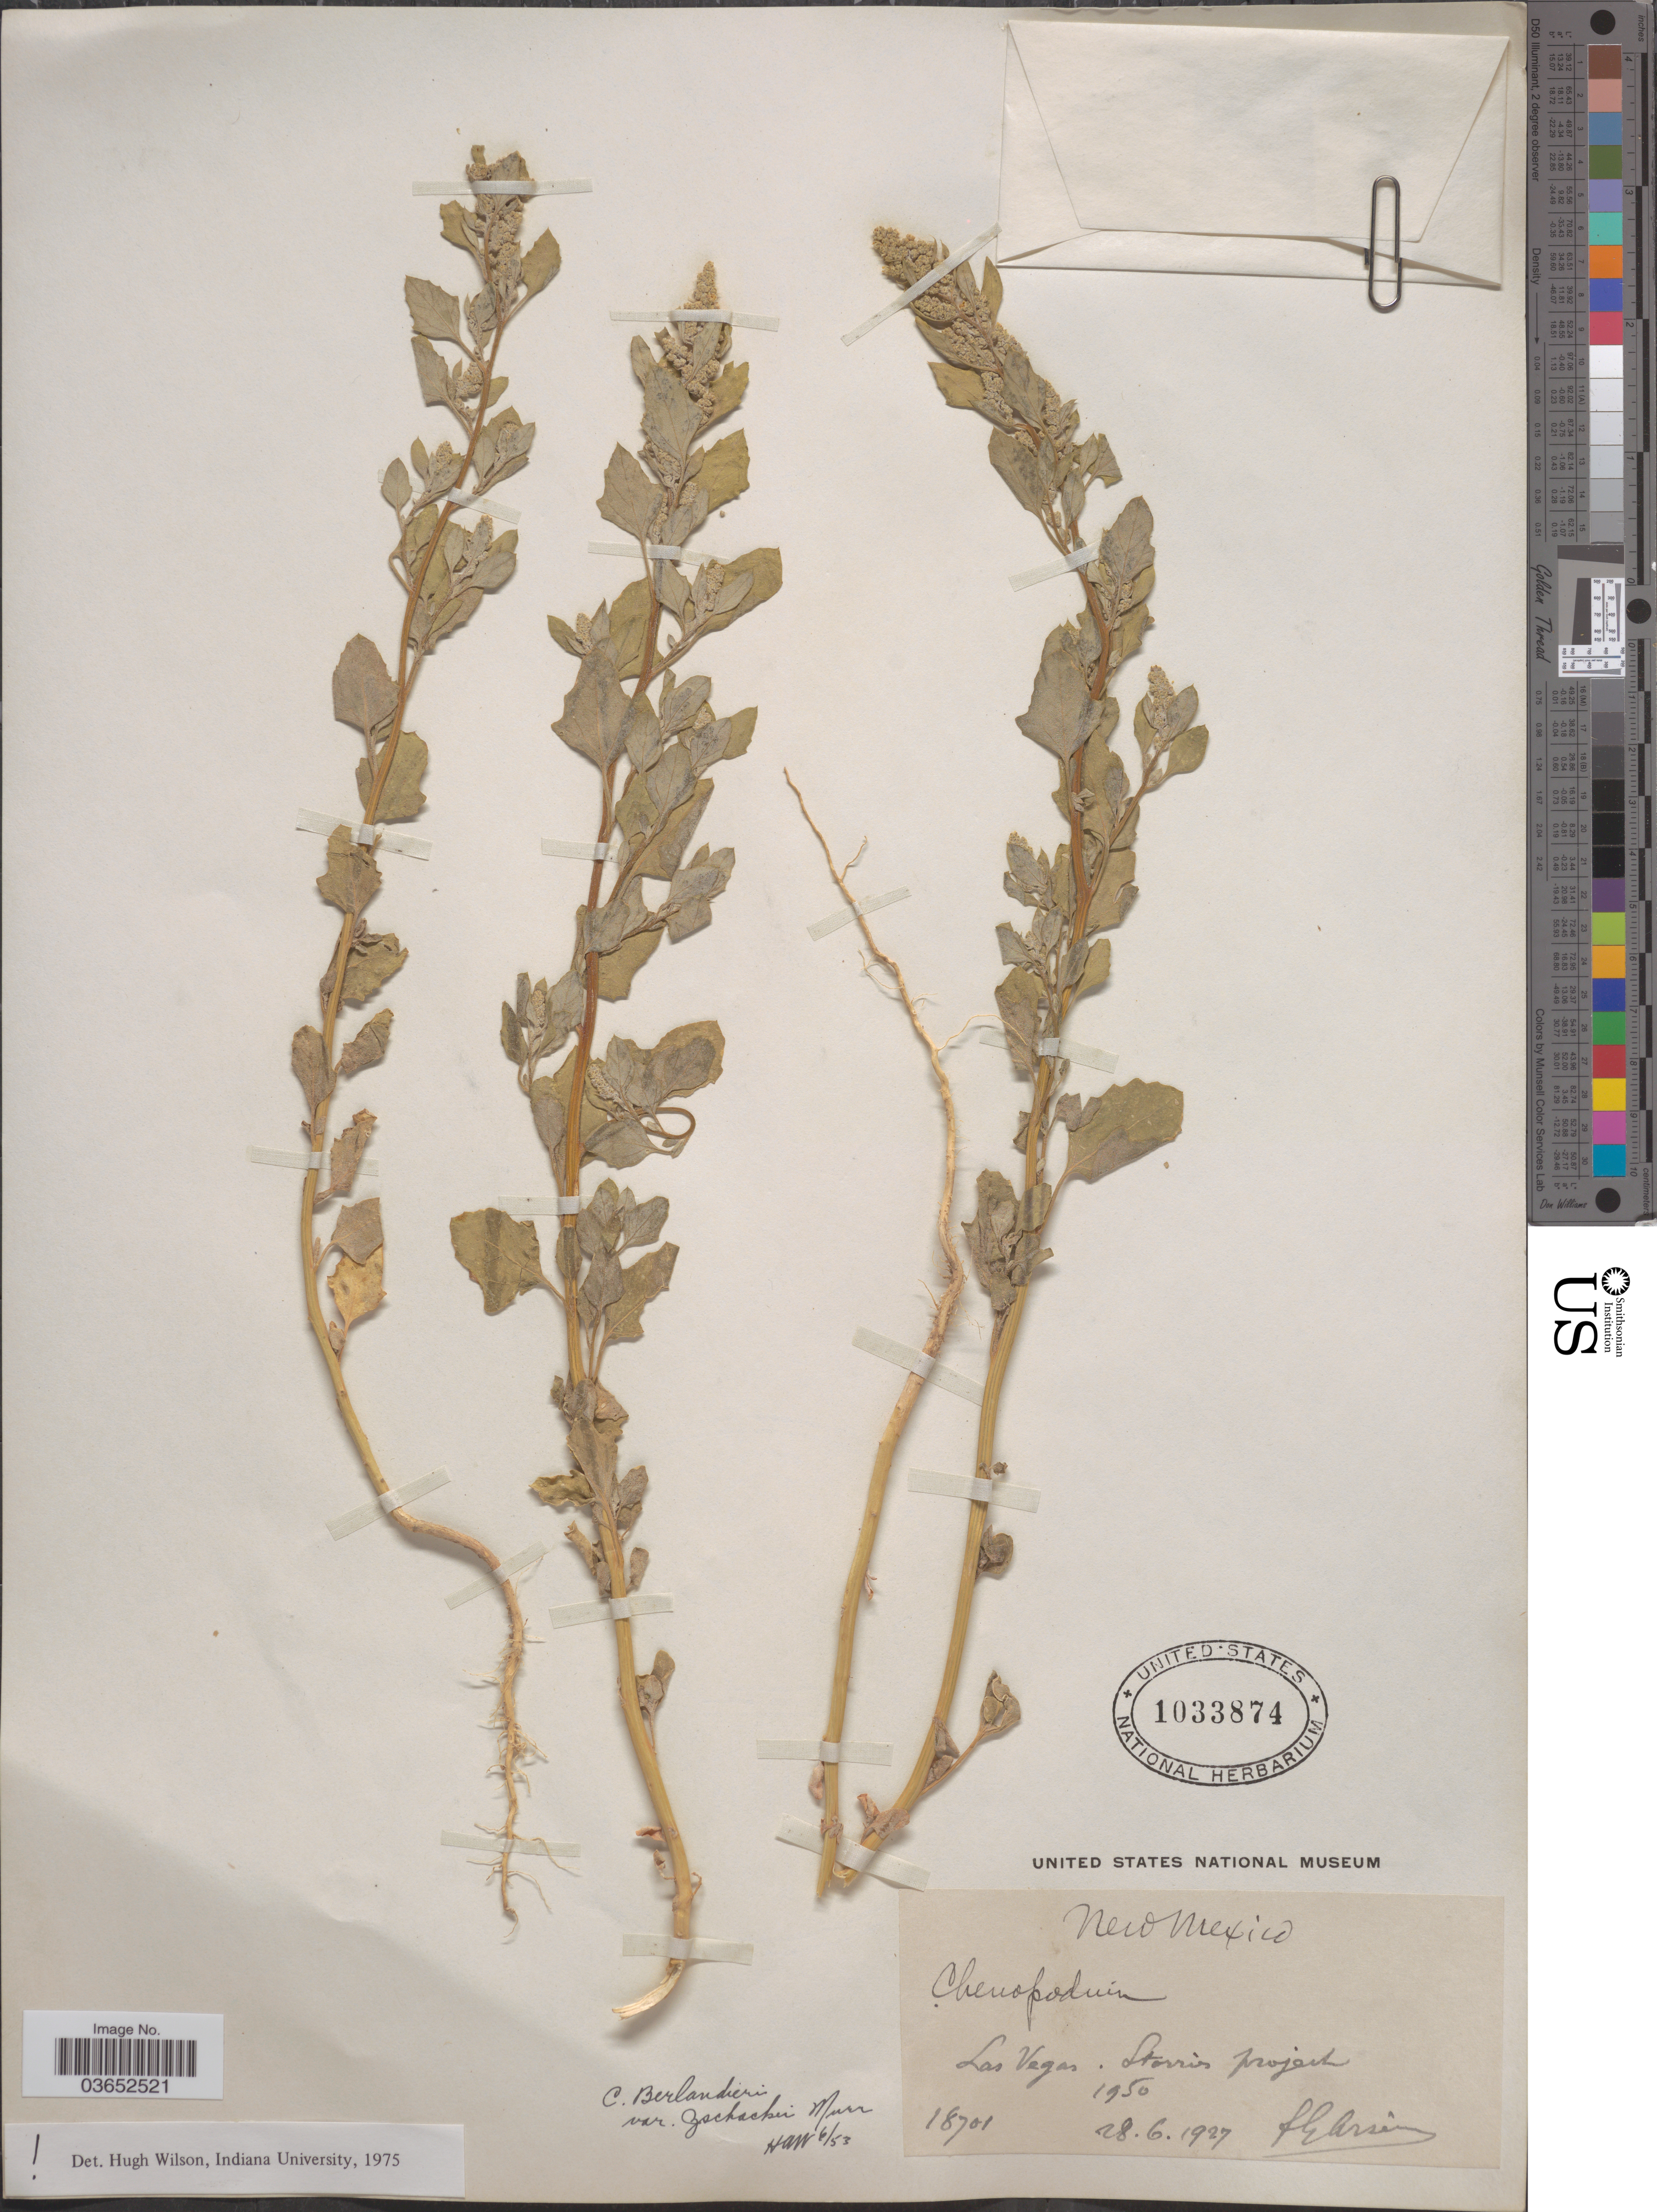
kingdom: Plantae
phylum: Tracheophyta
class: Magnoliopsida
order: Caryophyllales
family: Amaranthaceae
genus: Chenopodium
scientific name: Chenopodium berlandieri var. typicum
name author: A. Ludw. ex Graebn.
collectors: F. Arsène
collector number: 18701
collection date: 1927-06-28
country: United States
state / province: New Mexico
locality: Las Vegas, Storries Project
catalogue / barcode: US 1033874